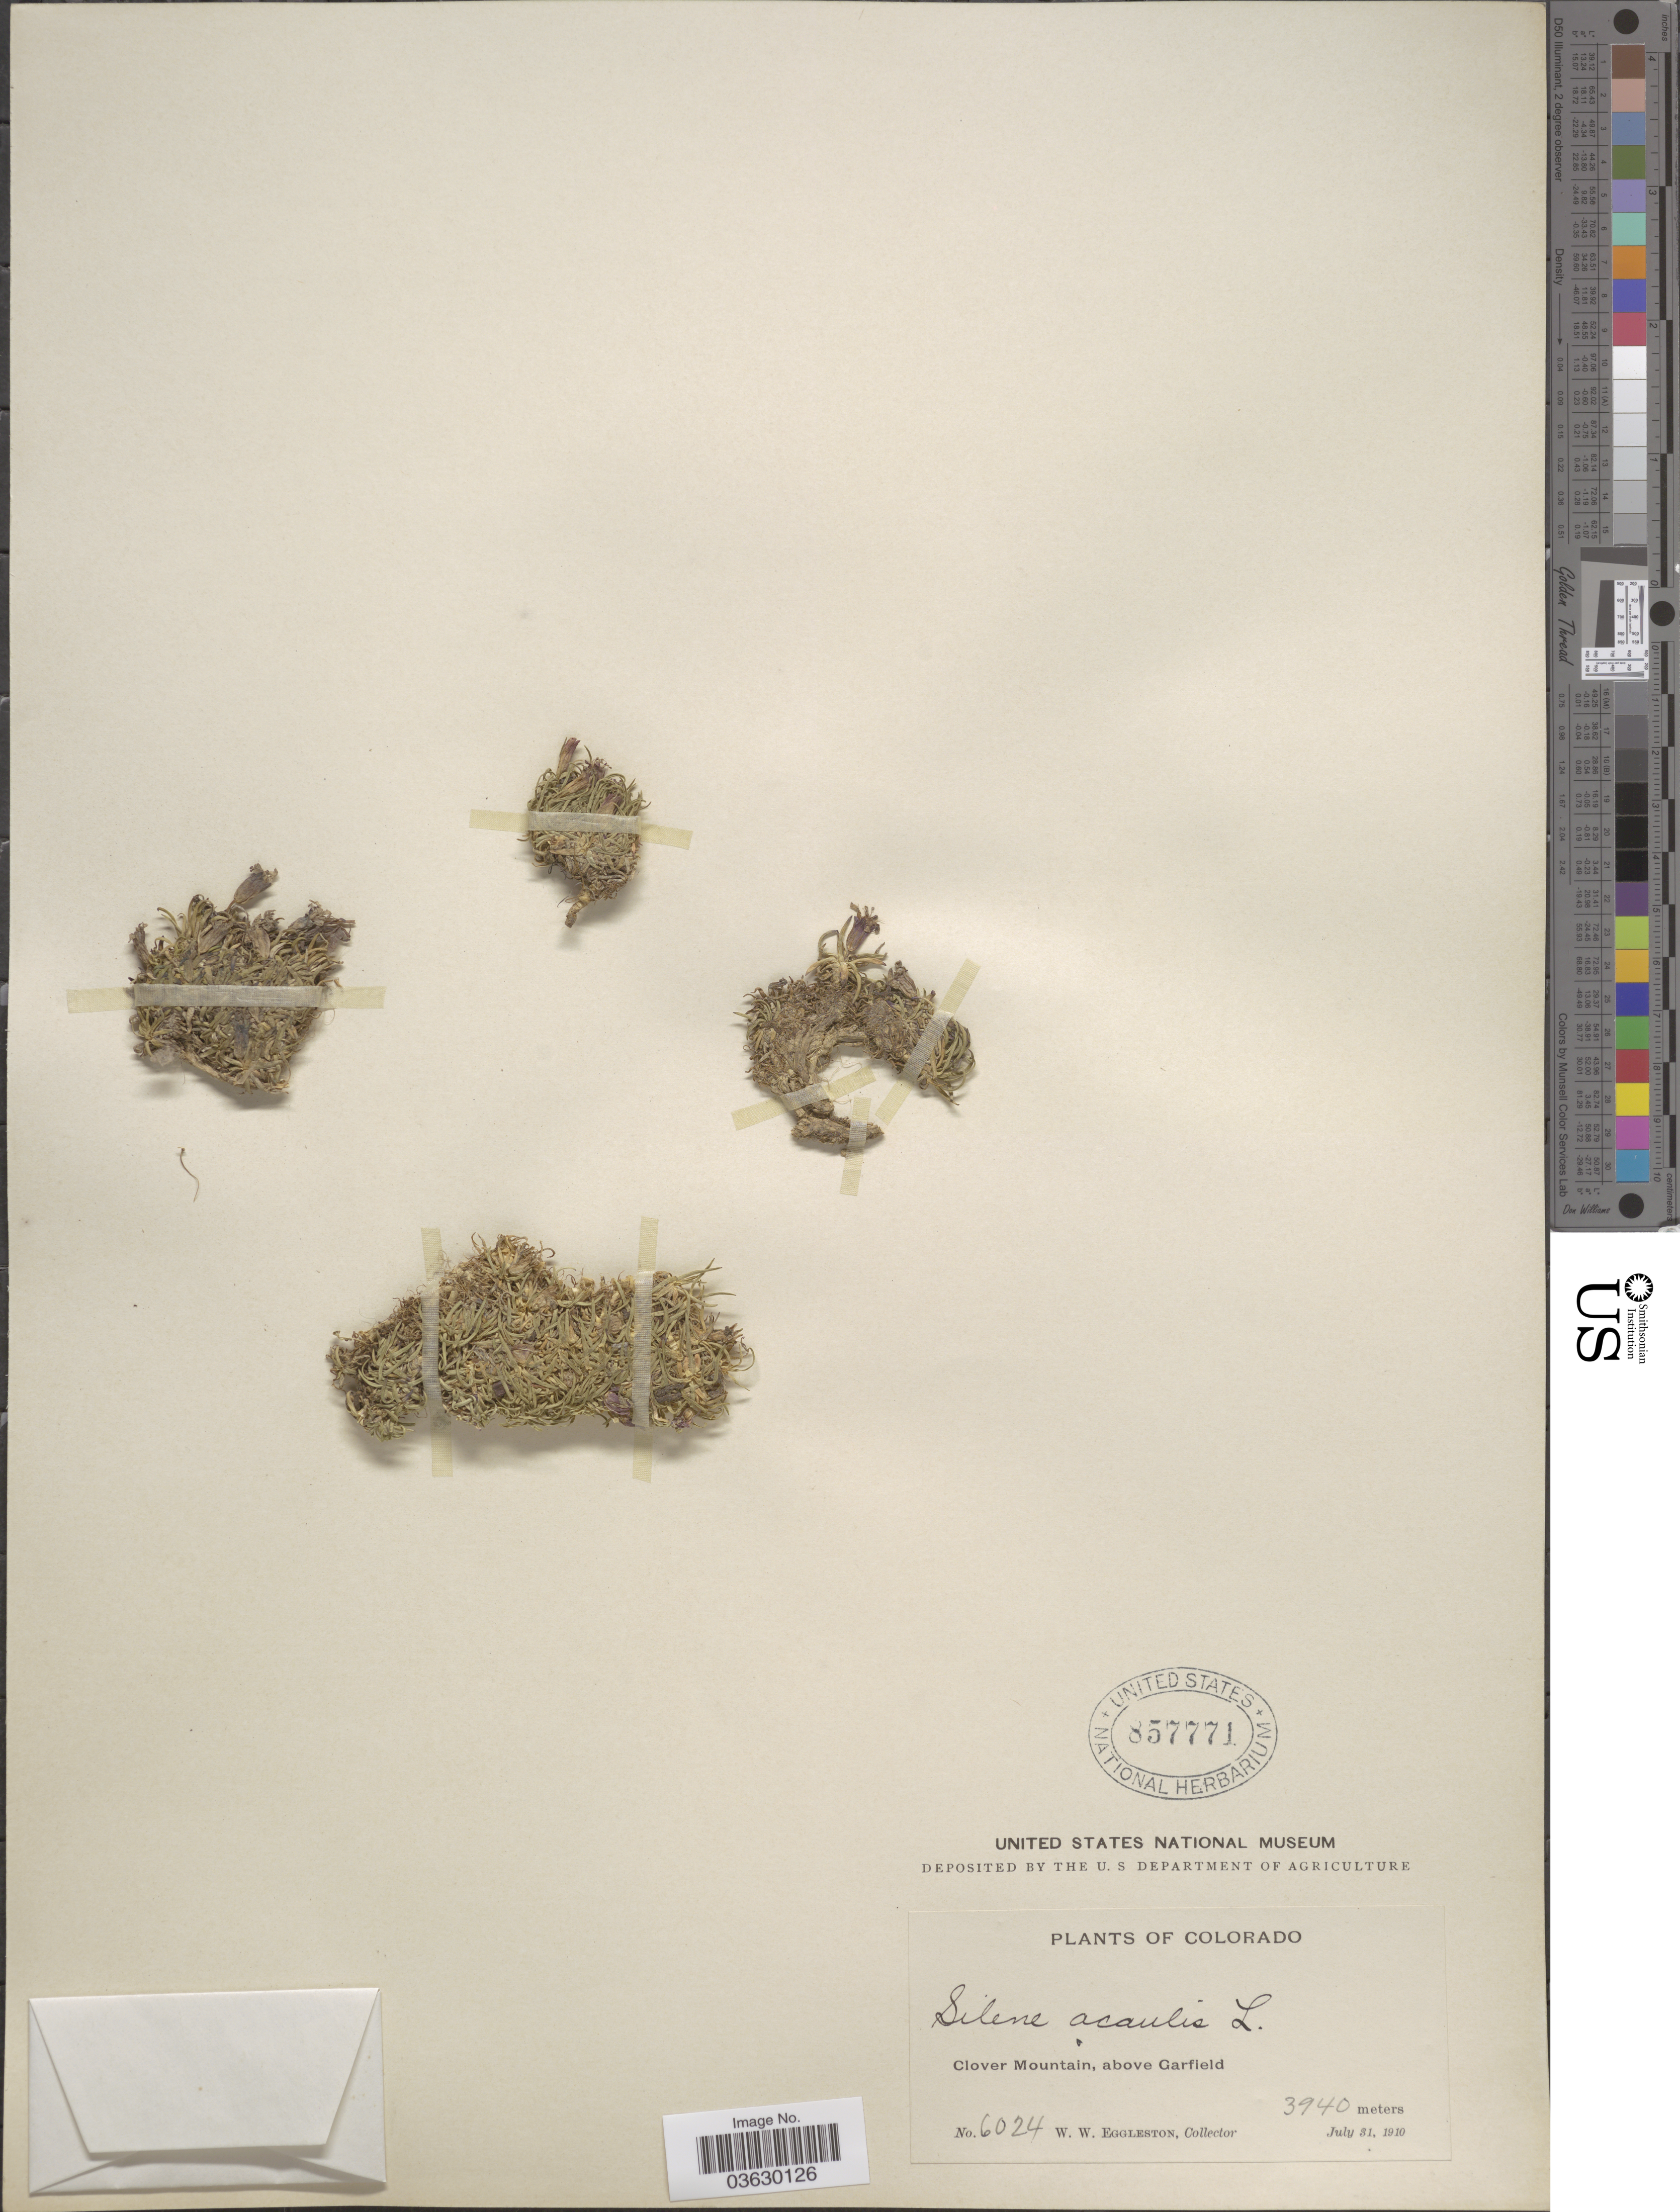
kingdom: Plantae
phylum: Tracheophyta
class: Magnoliopsida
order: Caryophyllales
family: Caryophyllaceae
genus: Silene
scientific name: Silene acaulis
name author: (L.) Jacq.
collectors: W. W. Eggleston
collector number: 6024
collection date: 1910-07-31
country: United States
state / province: Colorado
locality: Clover Mountain, above Garfield.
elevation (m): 3940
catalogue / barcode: US 857771